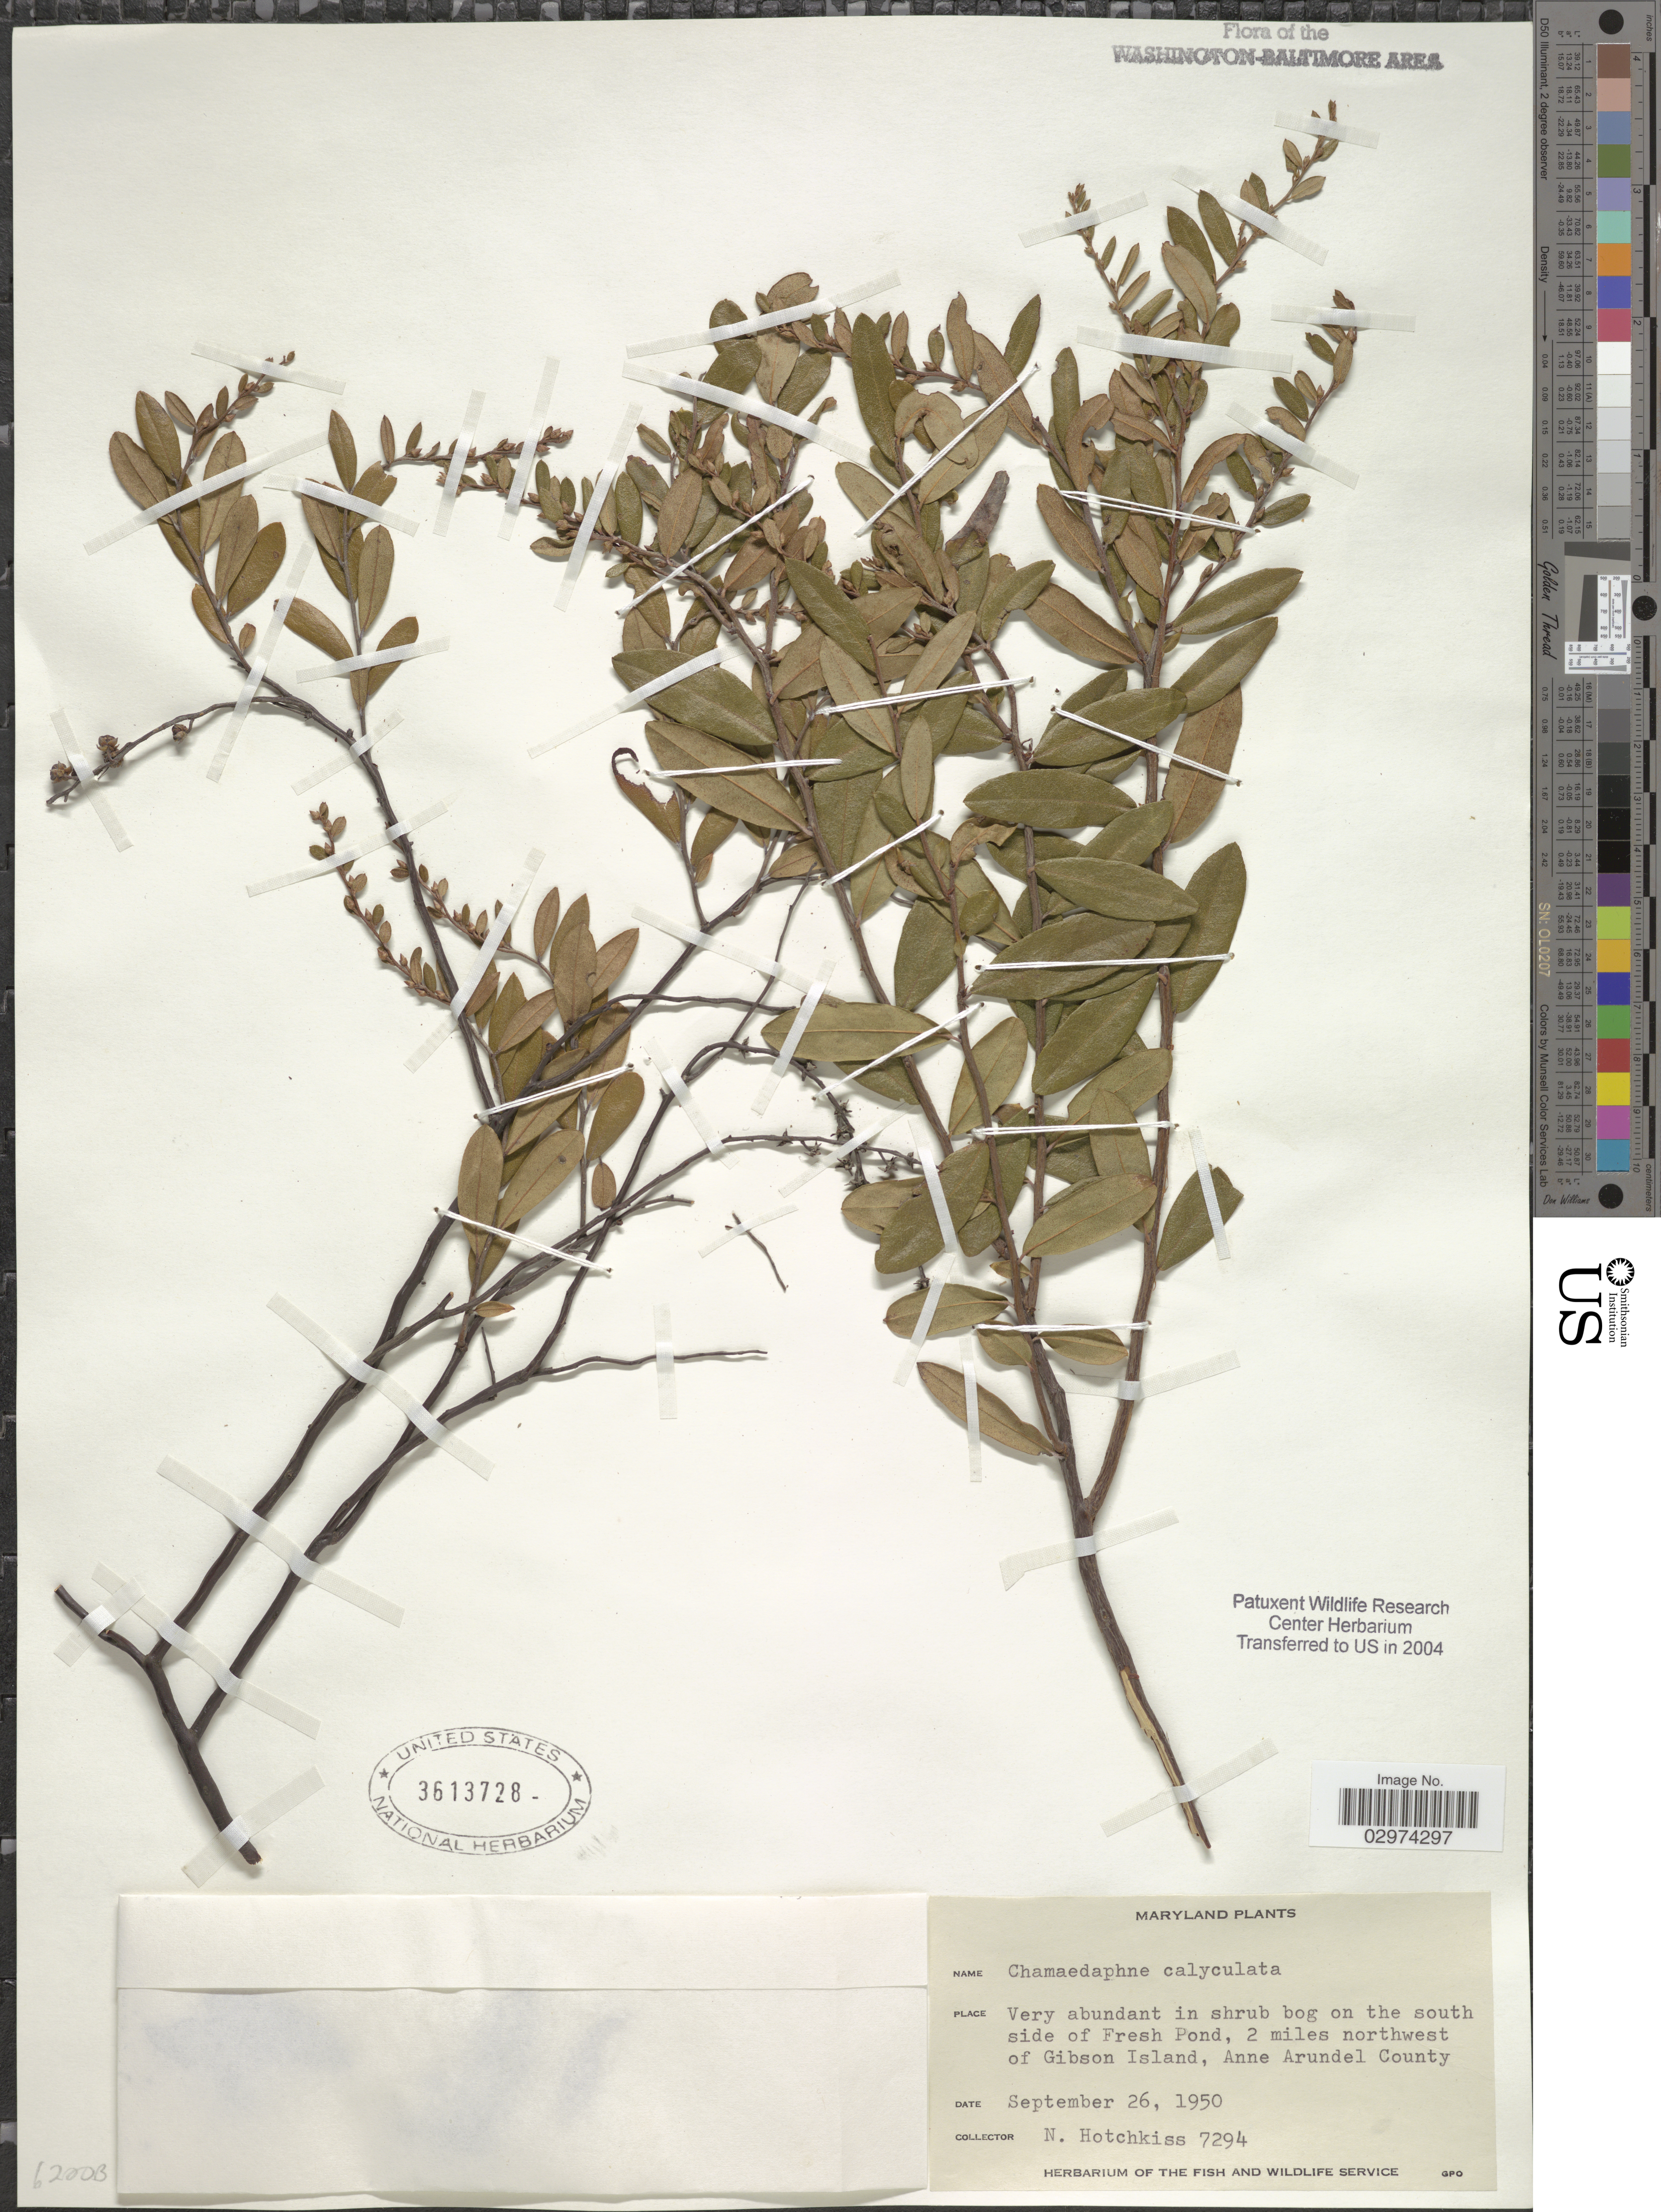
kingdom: Plantae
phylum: Tracheophyta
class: Magnoliopsida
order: Ericales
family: Ericaceae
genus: Chamaedaphne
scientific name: Chamaedaphne calyculata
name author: (L.) Moench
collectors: N. Hotchkiss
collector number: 7294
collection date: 1950-09-26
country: United States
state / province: Maryland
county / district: Anne Arundel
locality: On the south side of Fresh Pond, 2 miles northwest of Gibson Island, Anne Arundel County.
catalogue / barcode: US 3613728